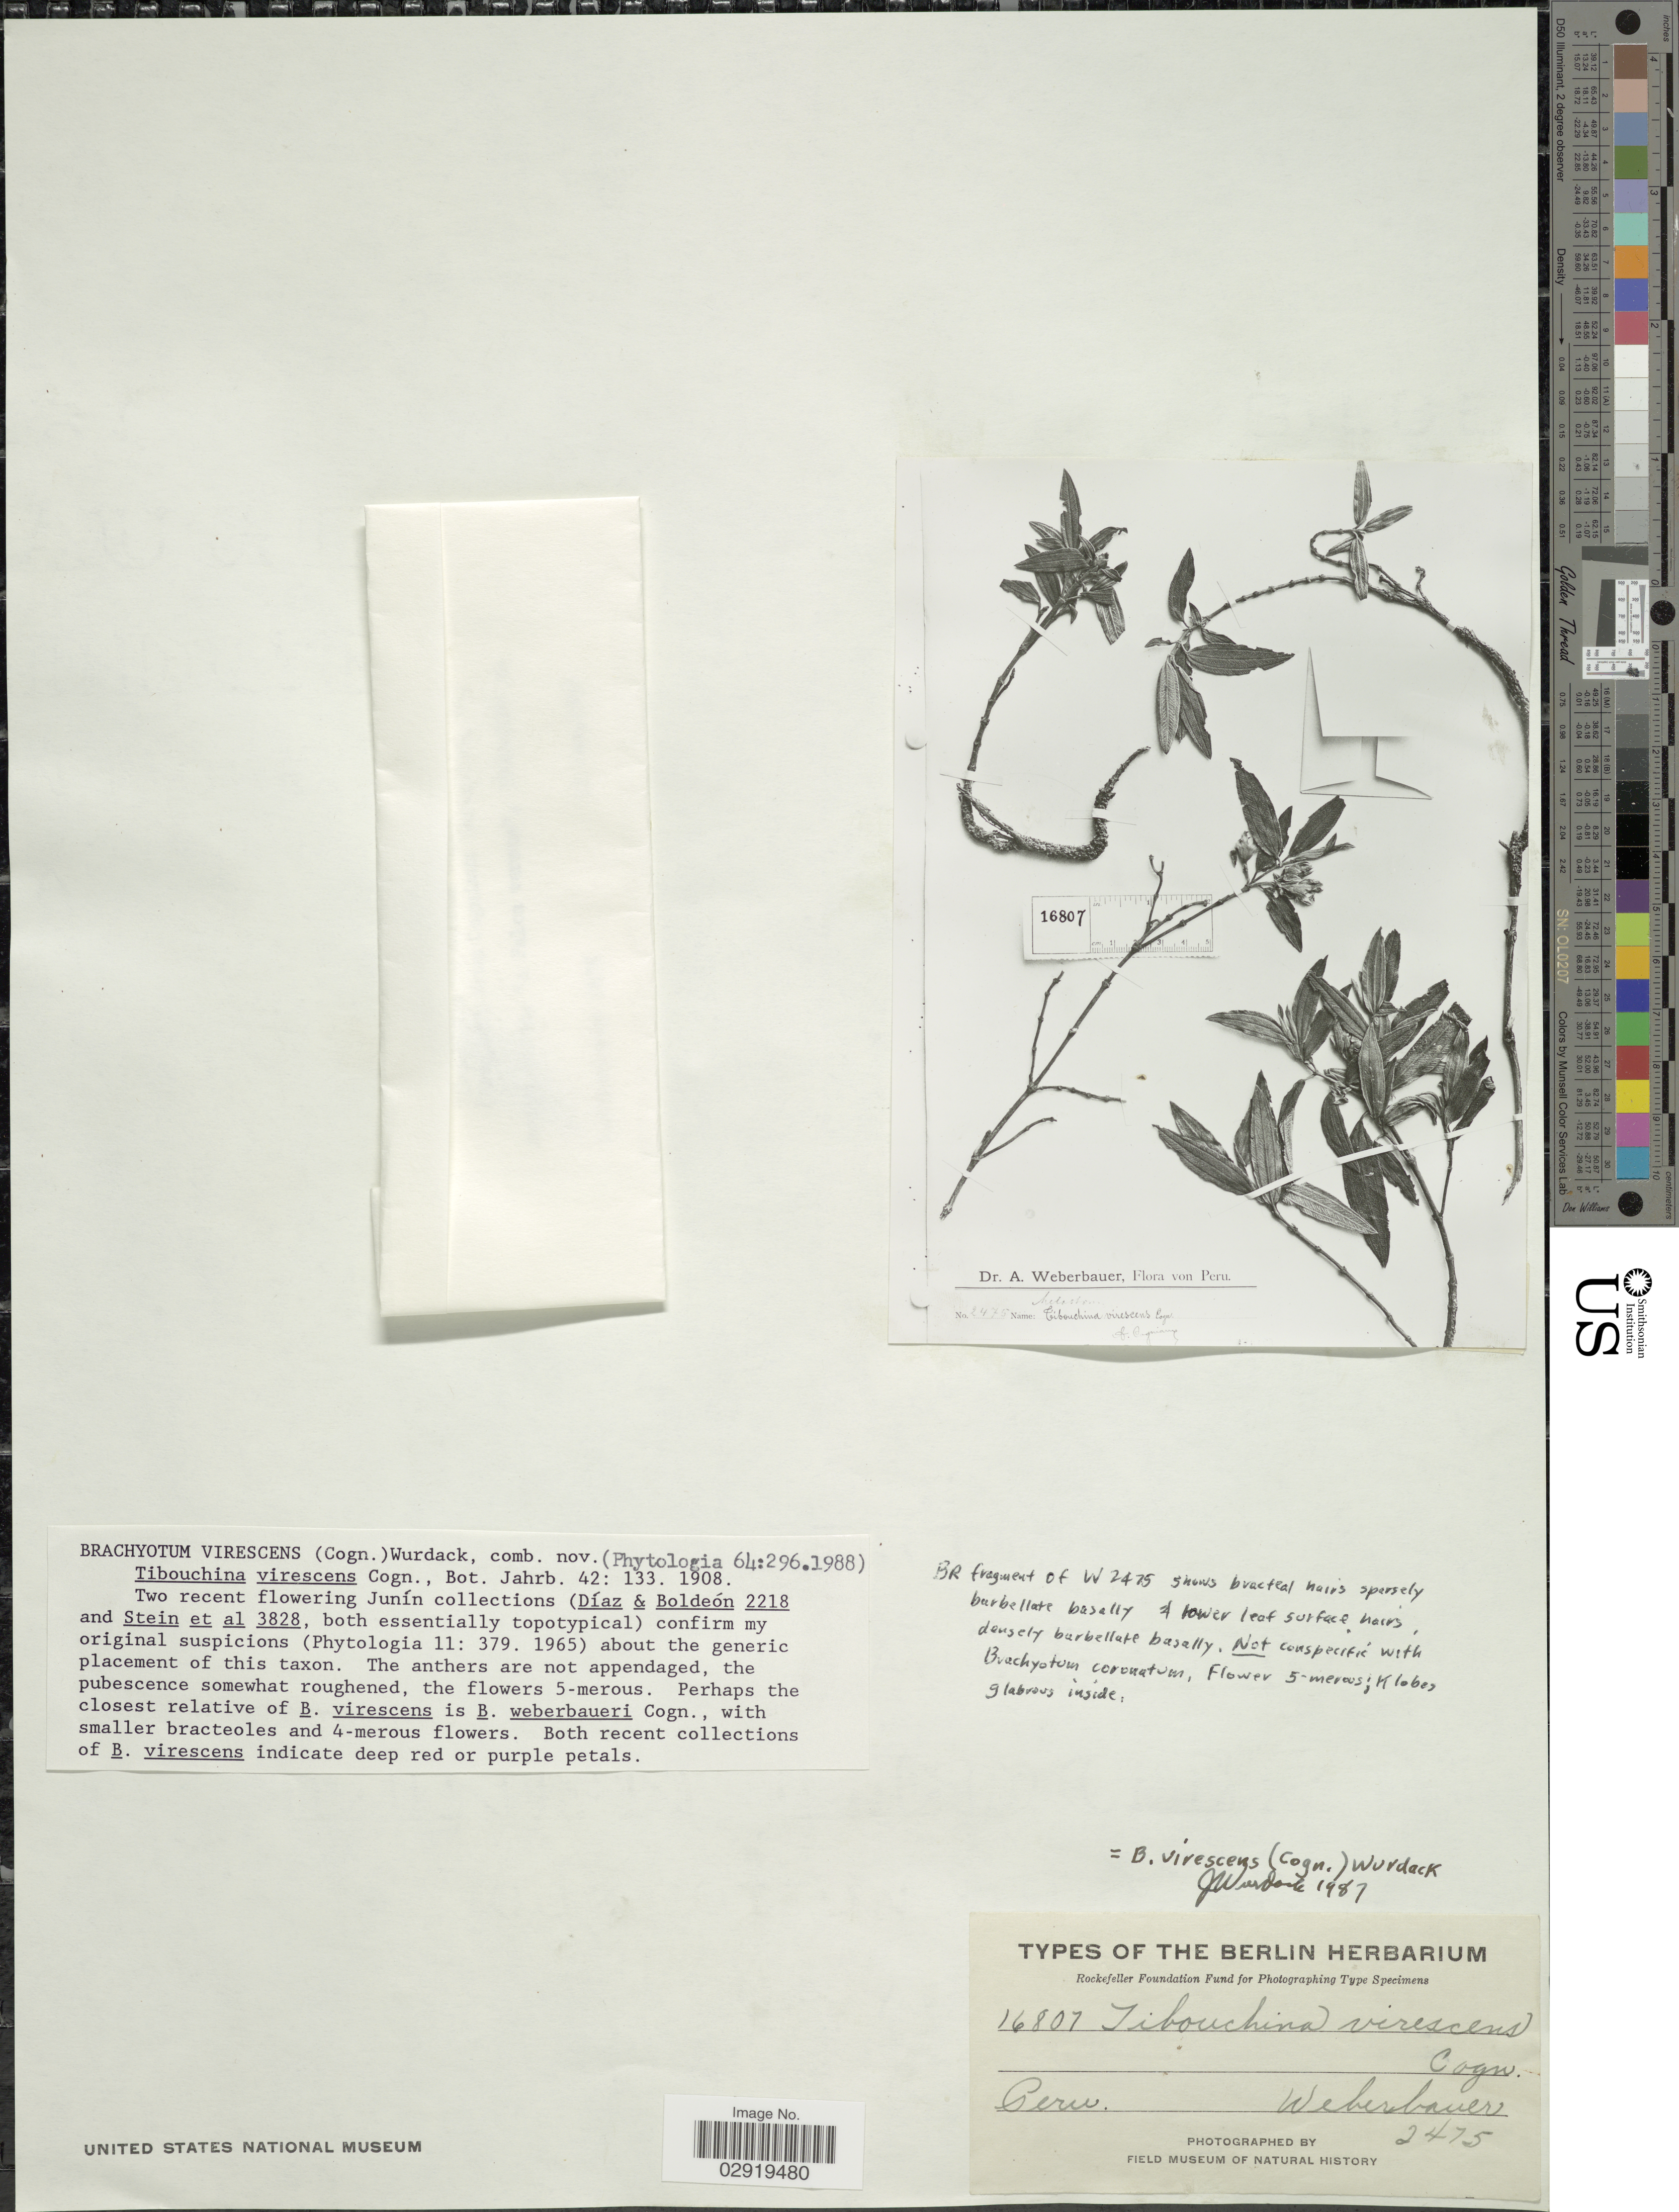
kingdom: Plantae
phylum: Tracheophyta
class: Magnoliopsida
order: Myrtales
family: Melastomataceae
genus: Tibouchina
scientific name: Tibouchina virescens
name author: Cogn.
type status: Type Collection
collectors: A. Weberbauer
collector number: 2475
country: Peru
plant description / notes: Photograph and fragmentary material of type specimen ex herb. Berlin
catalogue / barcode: US 3726764